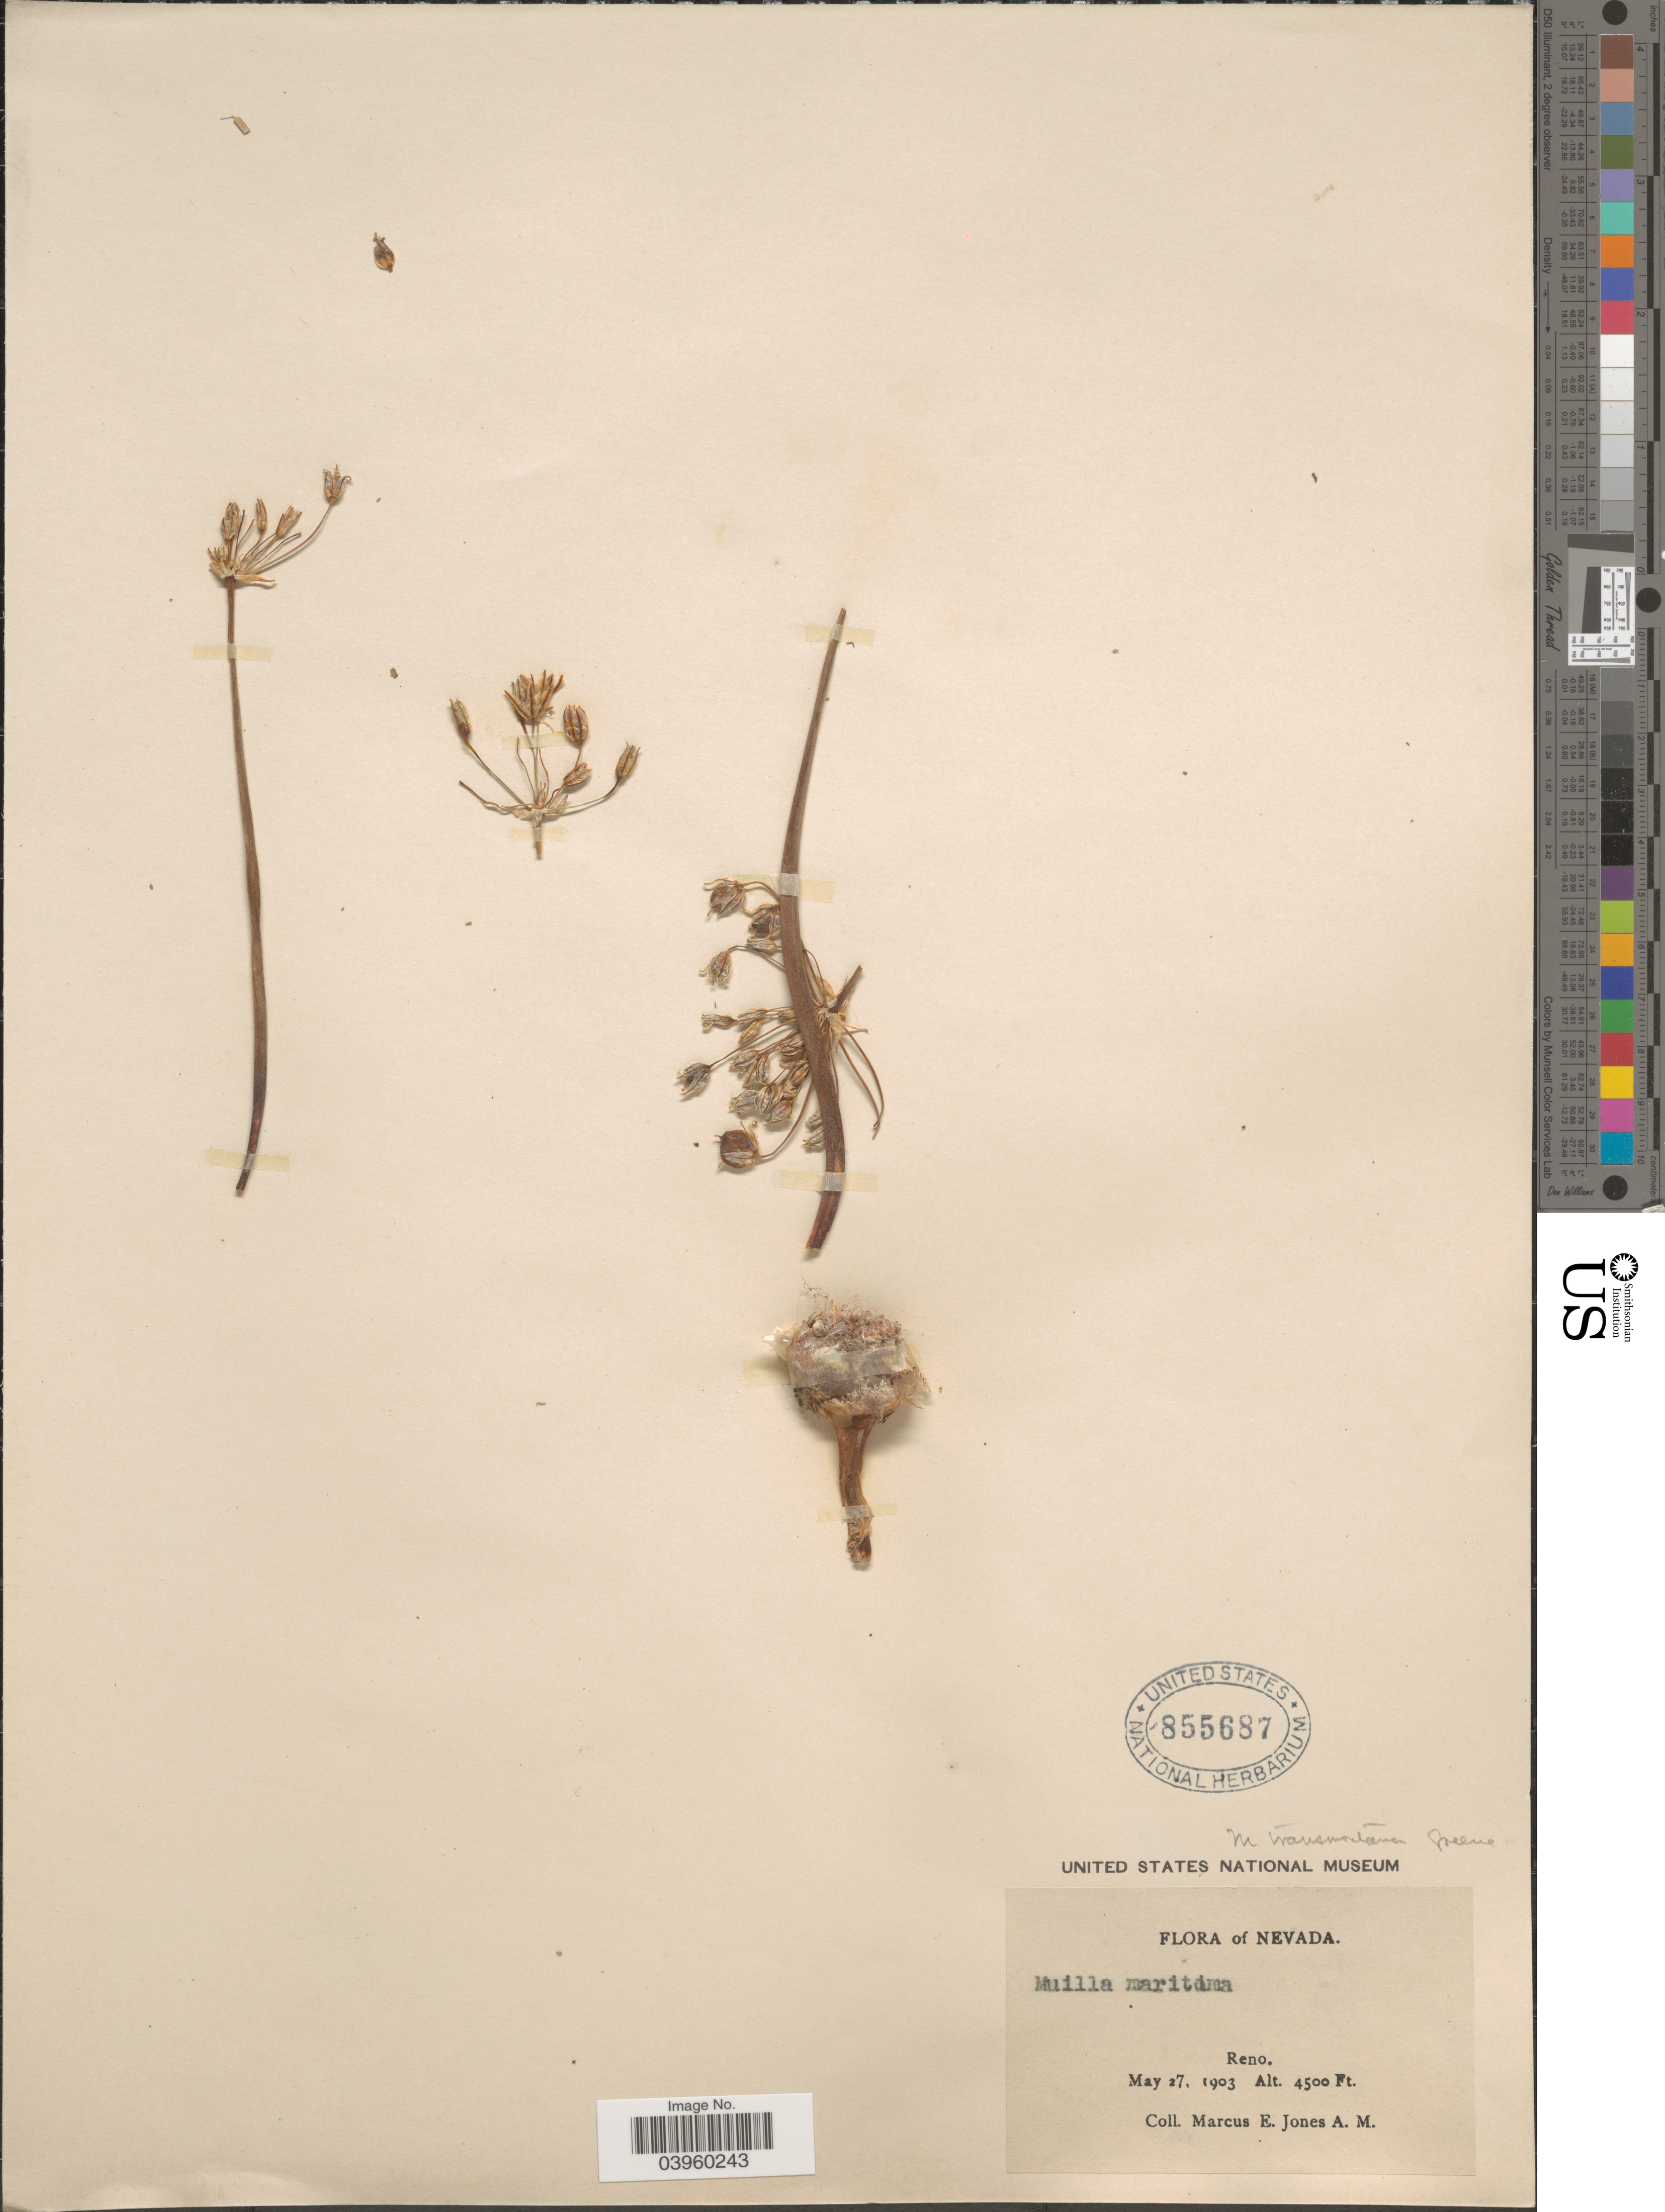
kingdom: Plantae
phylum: Tracheophyta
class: Liliopsida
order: Asparagales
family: Asparagaceae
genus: Muilla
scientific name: Muilla transmontana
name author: Greene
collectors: M. E. Jones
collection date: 1903-05-27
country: United States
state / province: Nevada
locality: Reno.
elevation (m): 1372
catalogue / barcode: US 855687